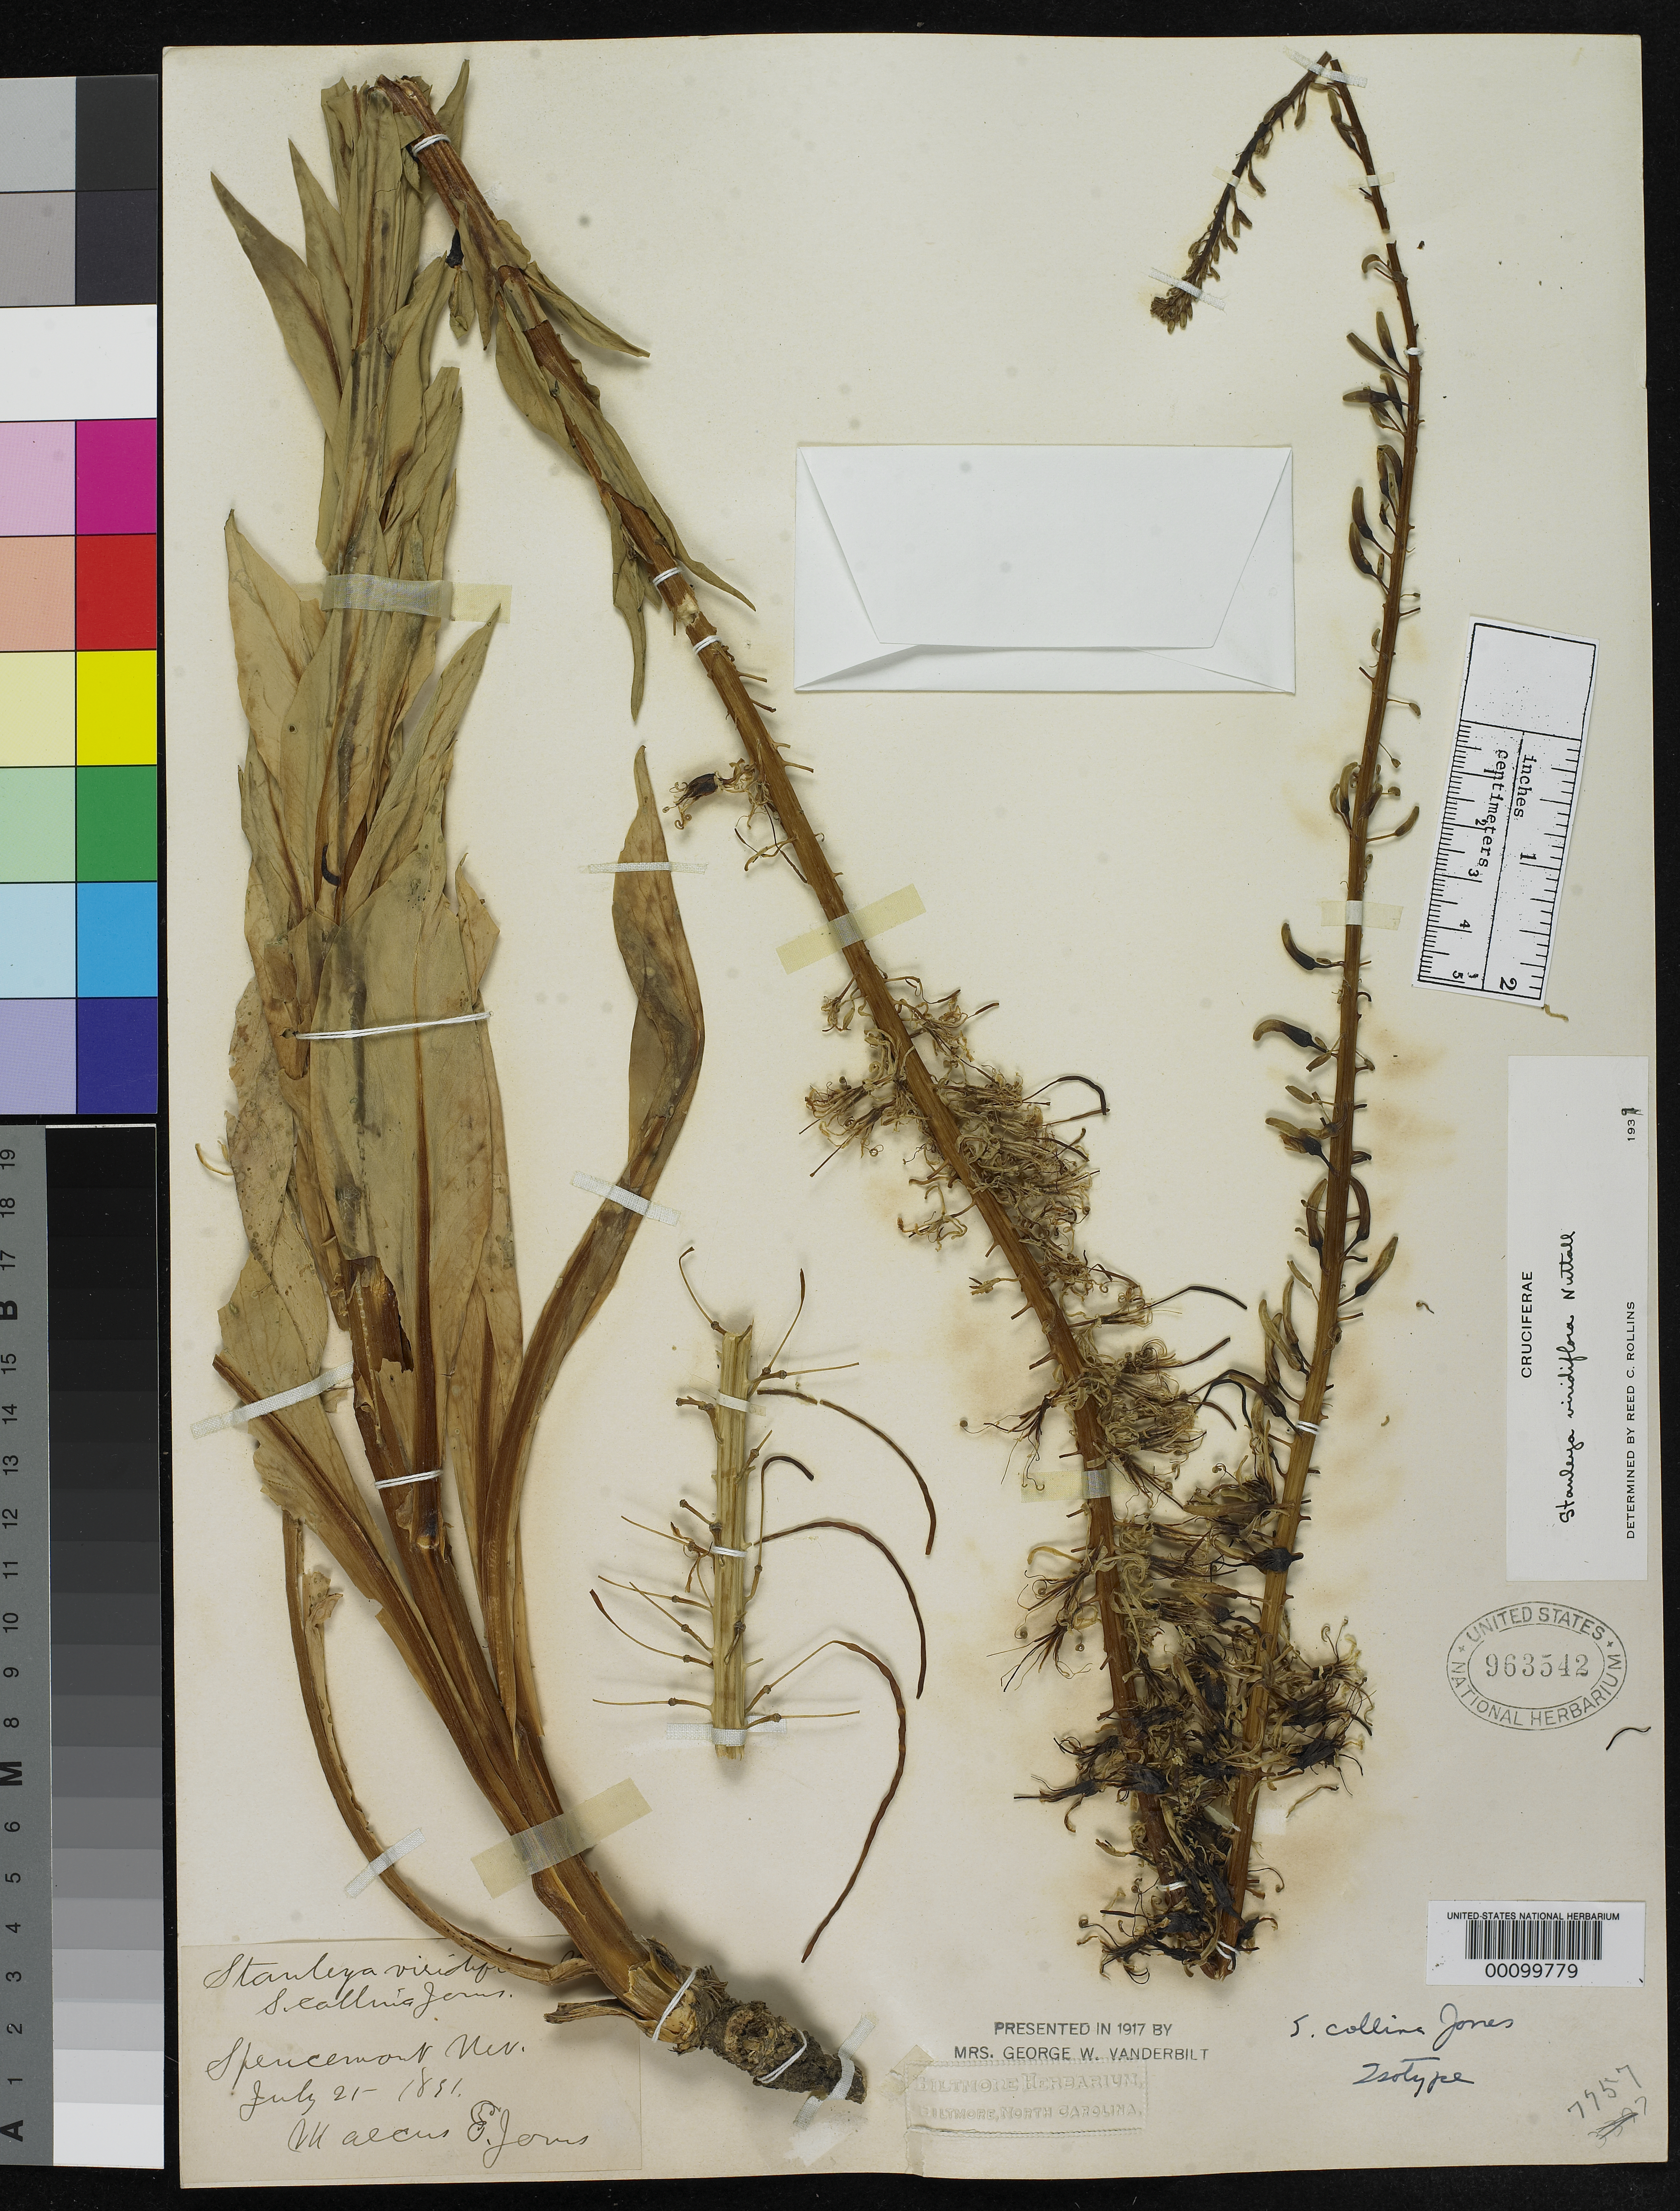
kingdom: Plantae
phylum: Tracheophyta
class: Magnoliopsida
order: Brassicales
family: Brassicaceae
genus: Stanleya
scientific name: Stanleya collina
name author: M.E. Jones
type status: Isotype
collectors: M. E. Jones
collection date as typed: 21 Jul 1891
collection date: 1891-07-21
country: United States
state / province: Nevada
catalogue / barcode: US 963542